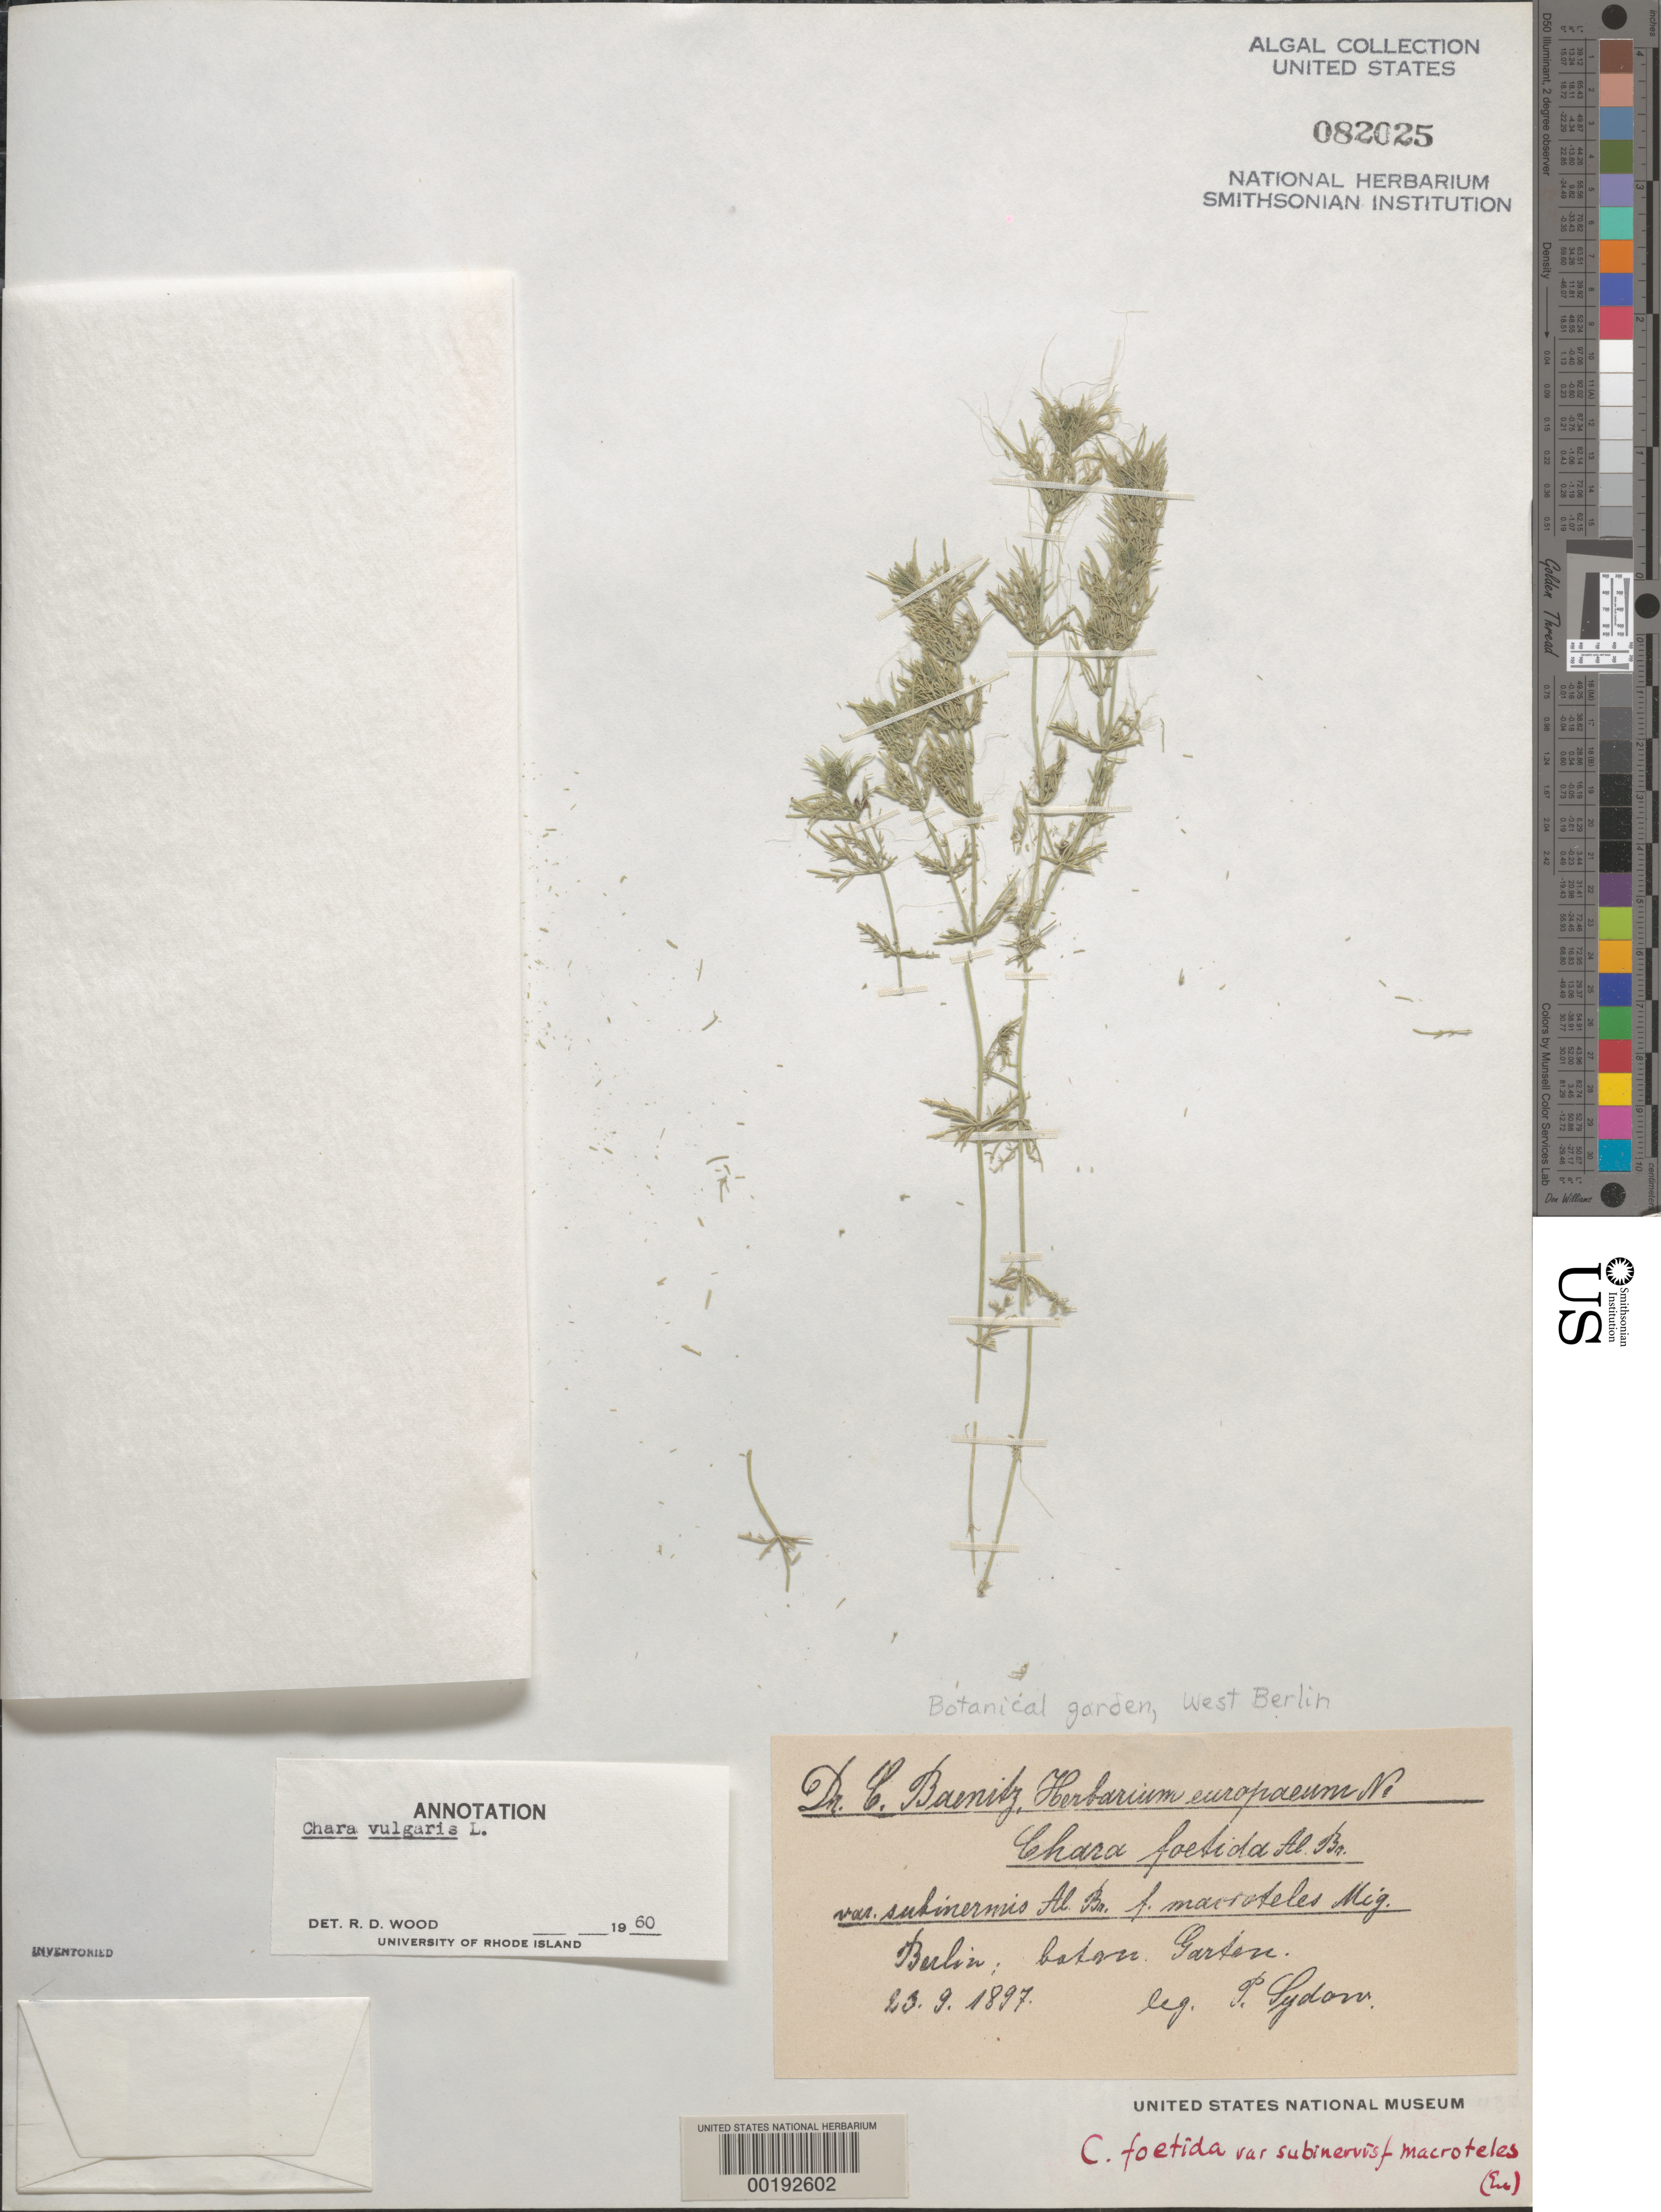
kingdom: Plantae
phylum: Charophyta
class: Charophyceae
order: Charales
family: Characeae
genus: Chara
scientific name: Chara vulgaris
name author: L.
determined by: Wood, R. D.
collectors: P. Sydow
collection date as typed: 23 Sep 1897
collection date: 1897-09-23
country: Germany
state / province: Berlin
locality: Dahlem, botanical garden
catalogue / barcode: US 82025